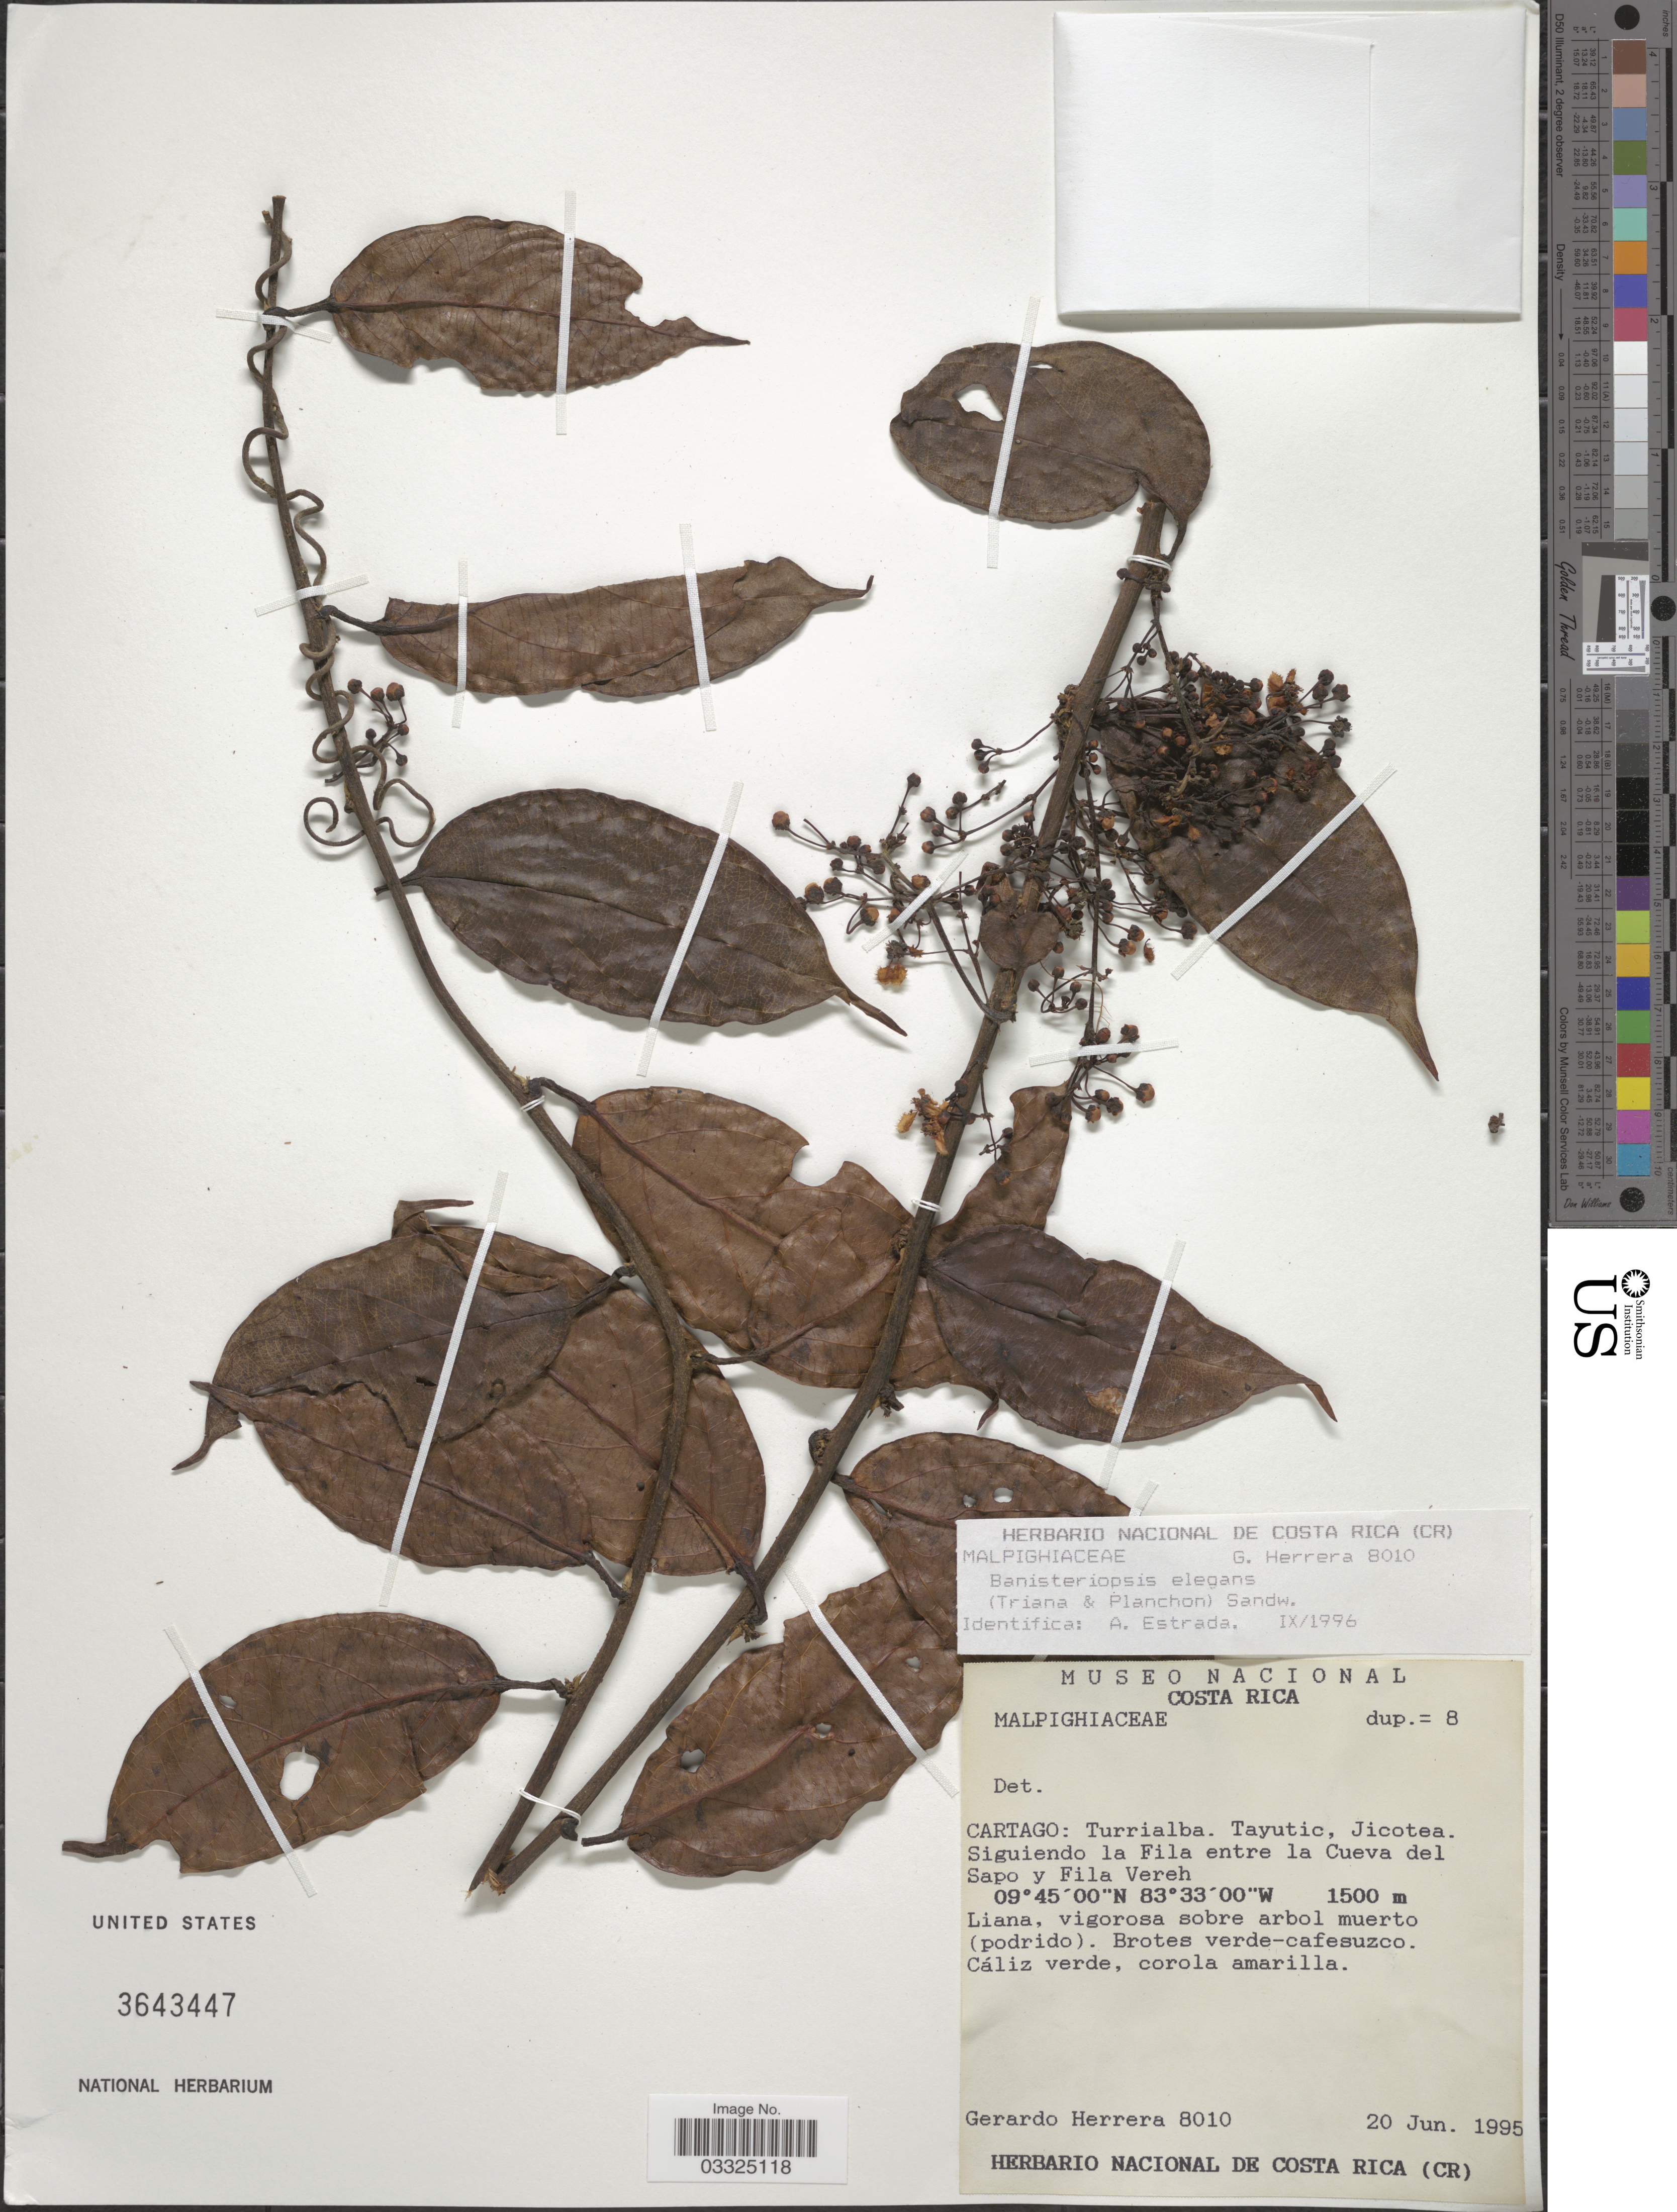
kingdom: Plantae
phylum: Tracheophyta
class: Magnoliopsida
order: Malpighiales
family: Malpighiaceae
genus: Banisteriopsis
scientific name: Banisteriopsis elegans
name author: (Triana & Planch.) Sandwith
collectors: G. Herrera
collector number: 8010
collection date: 1995-06-20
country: Costa Rica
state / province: Cartago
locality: Turrialba. Tayutic, Jicotea. Siguiendo la Fila entre la Cueva del Sapo y Fila Vereh.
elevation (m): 1500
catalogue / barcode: US 3643447